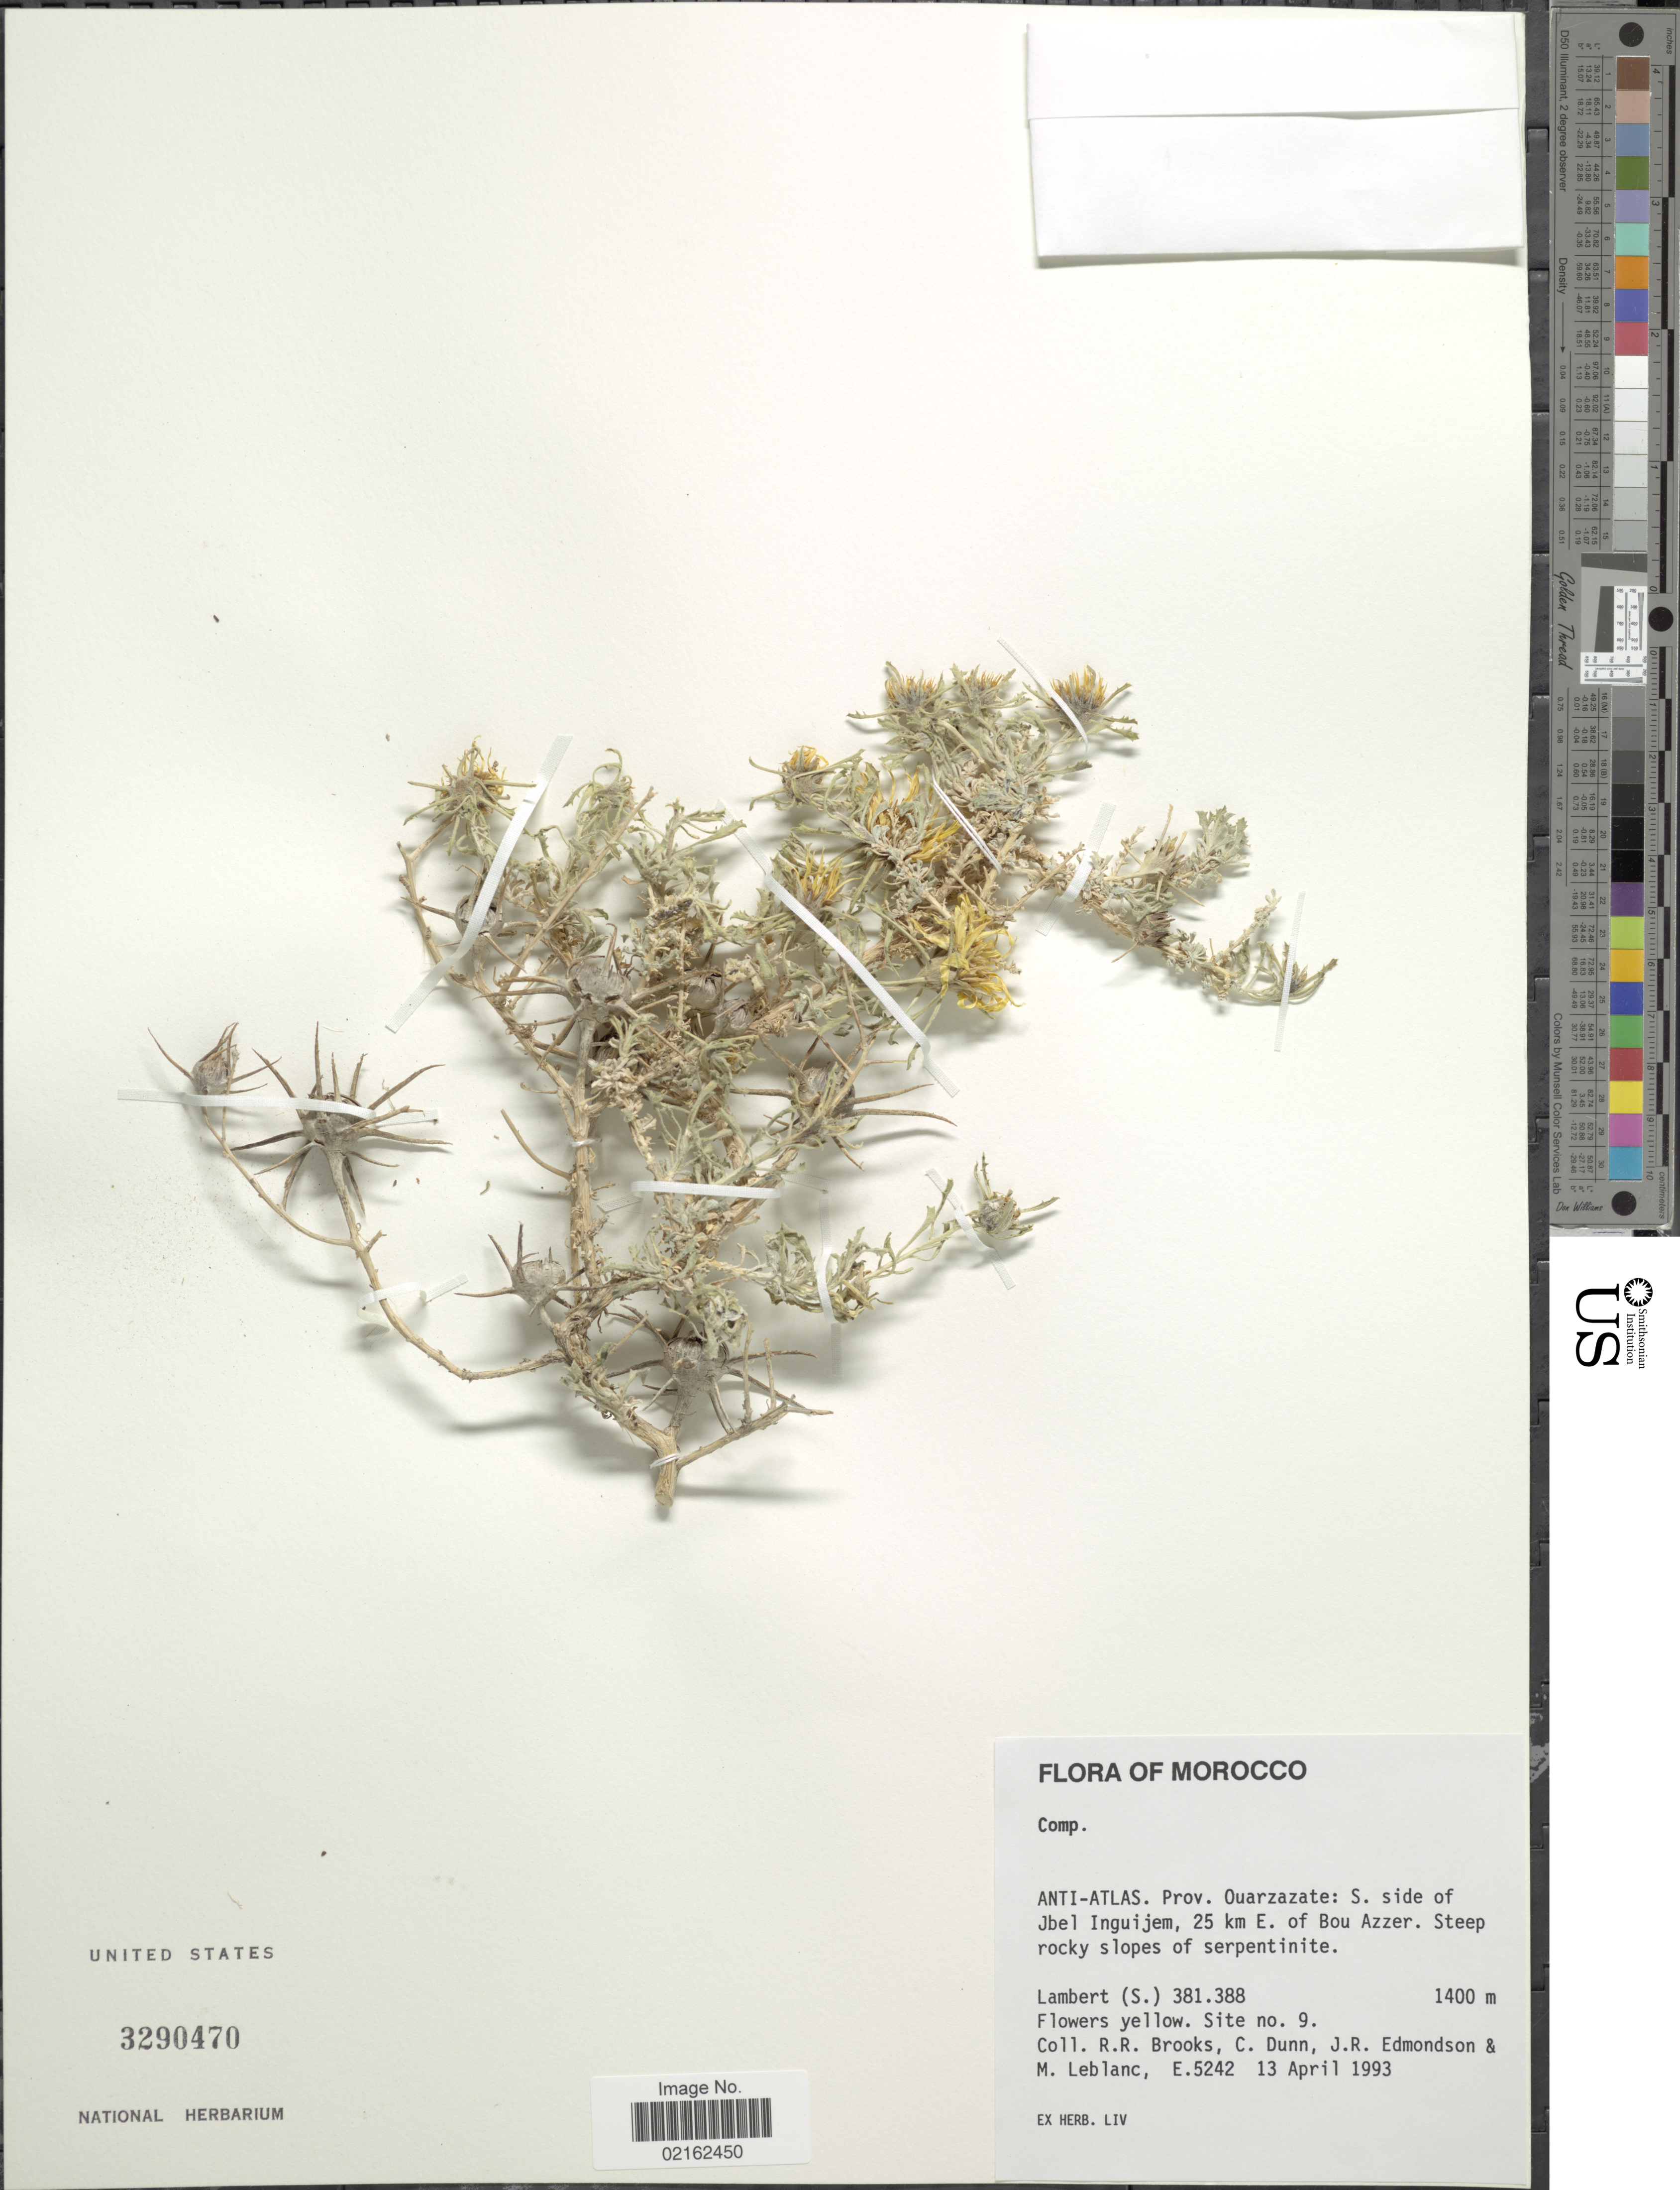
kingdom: Plantae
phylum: Tracheophyta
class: Magnoliopsida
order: Asterales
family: Asteraceae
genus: Centaurea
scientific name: Centaurea sp.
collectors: R. Brooks, C. Dunn, J. R. Edmondson & M. Leblanc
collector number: E5242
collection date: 1993-04-13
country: Morocco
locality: Anti-Atlas, Prov. Ouarzazate, S. side of Jbel Inguijem, 25 km E of Bou Azzer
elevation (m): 1400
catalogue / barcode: US 3290470